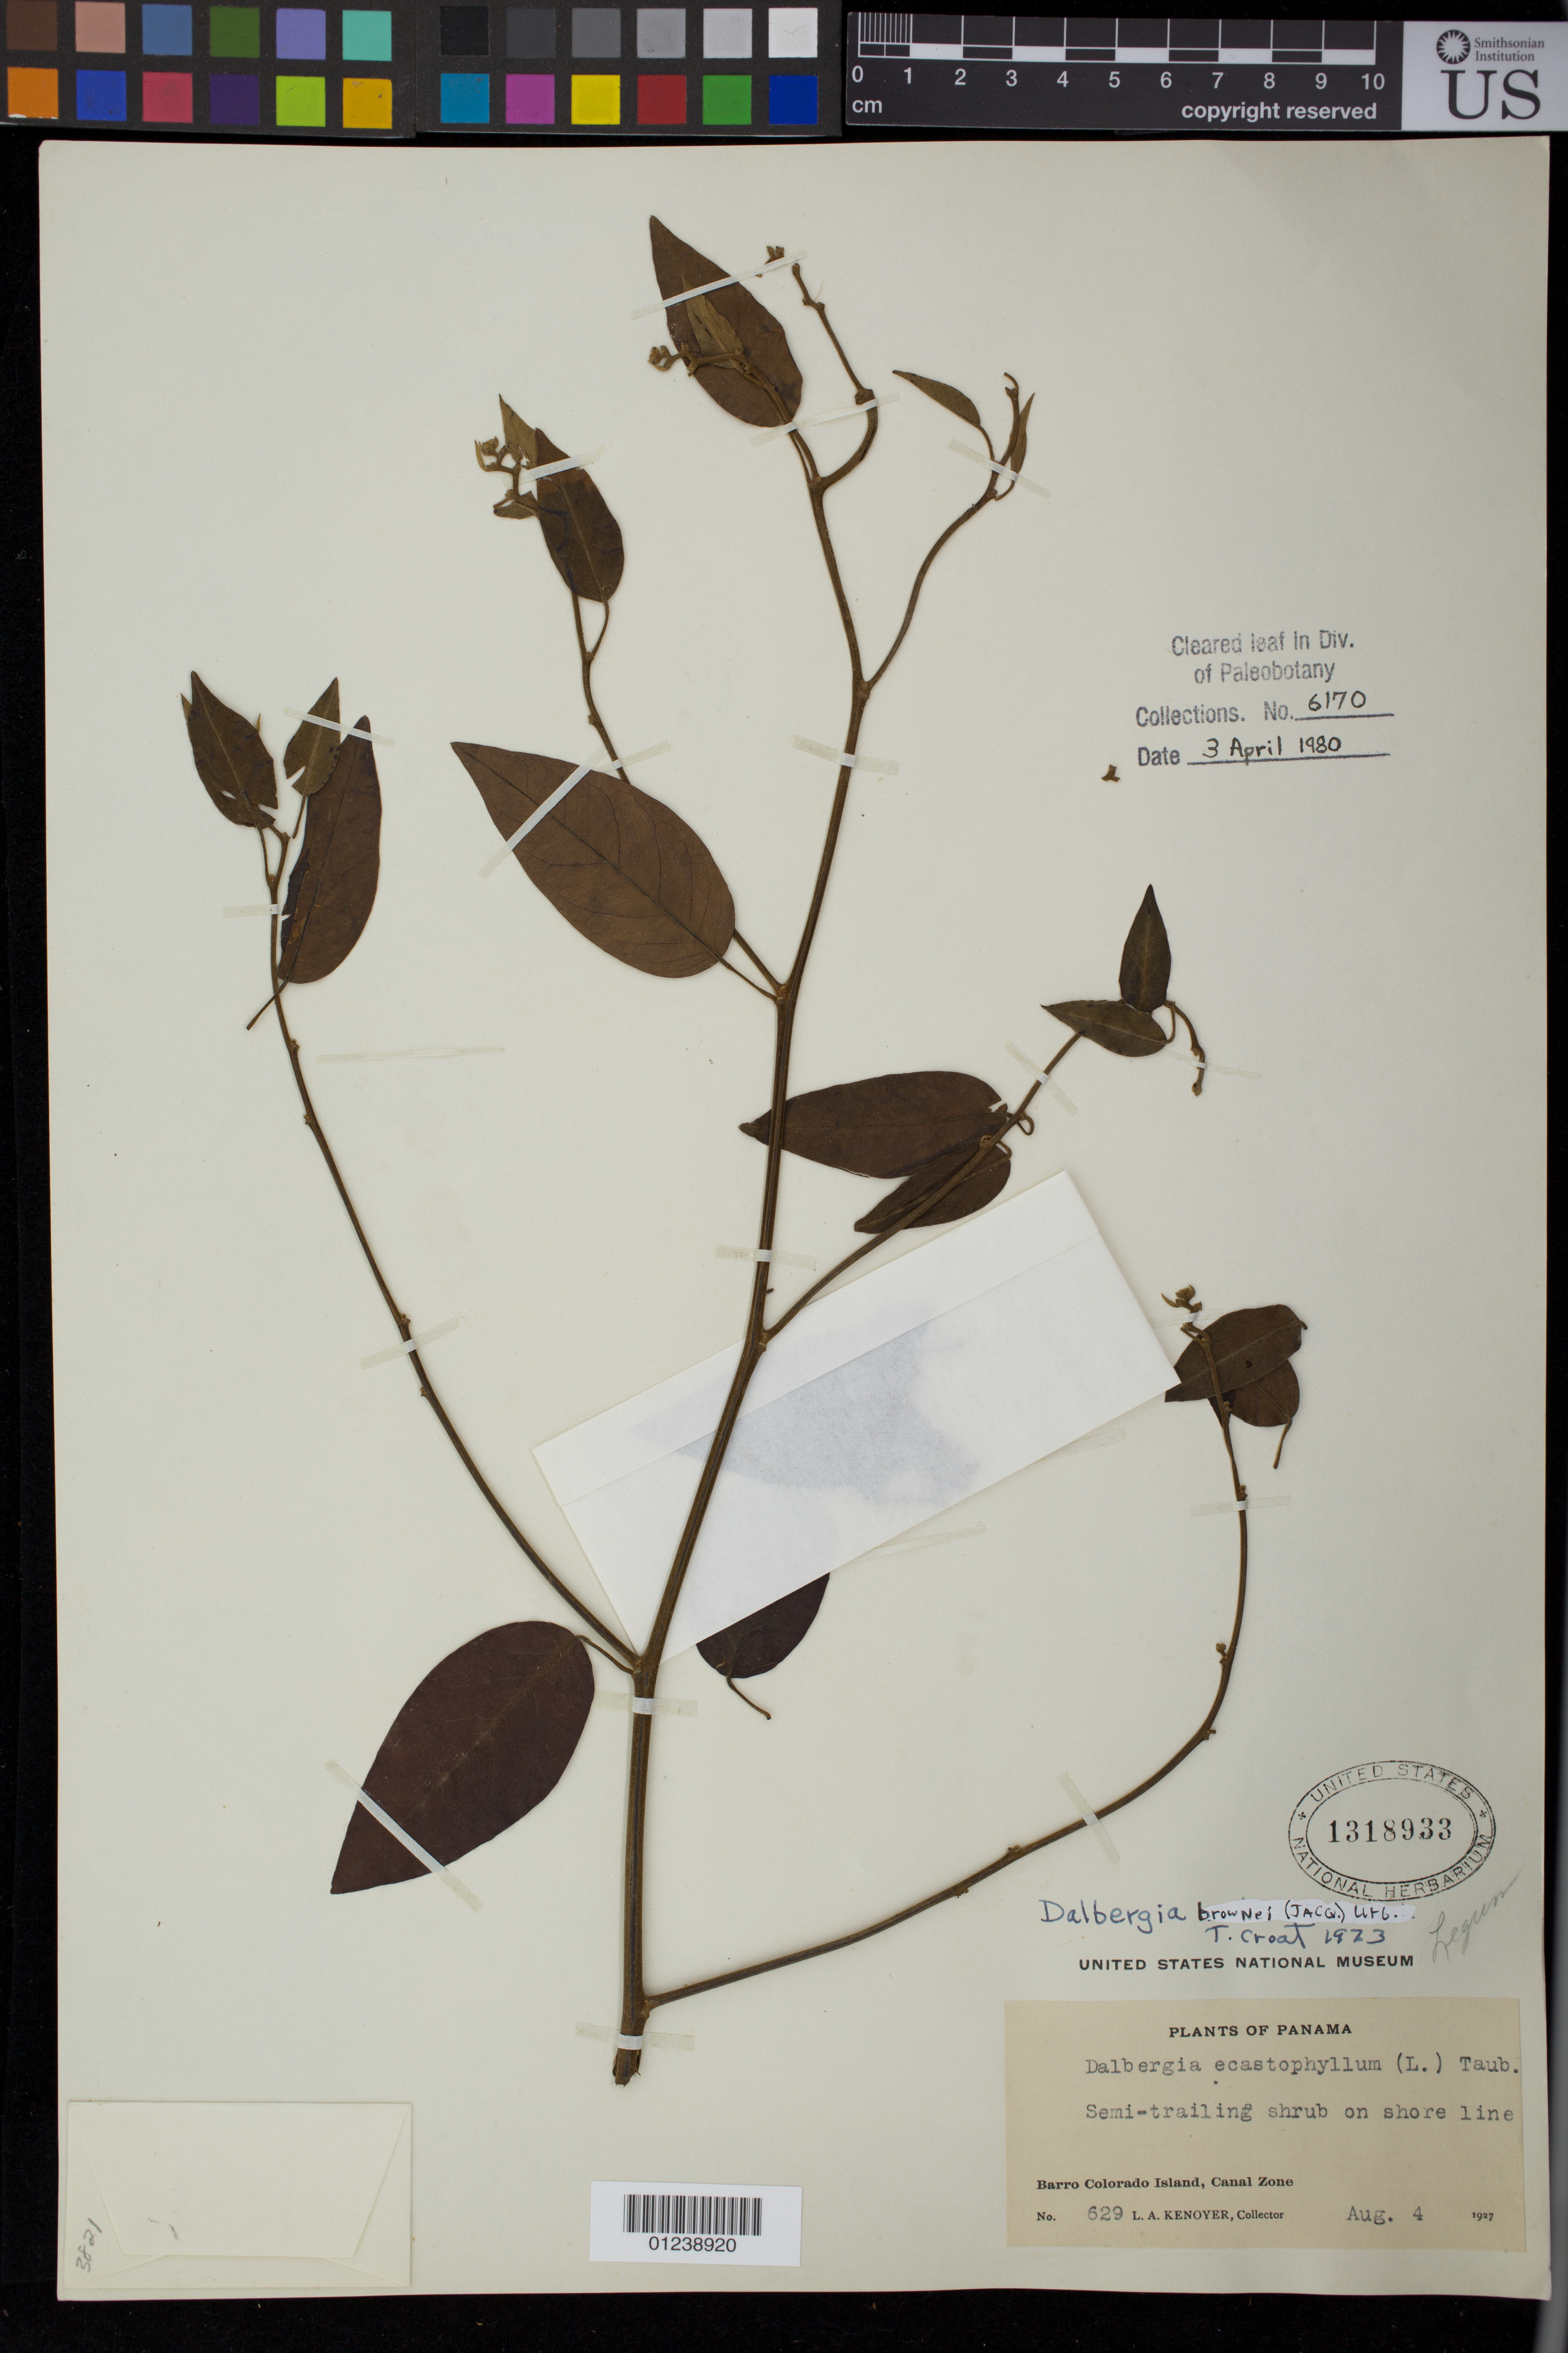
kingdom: Plantae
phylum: Tracheophyta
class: Magnoliopsida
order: Fabales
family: Fabaceae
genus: Dalbergia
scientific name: Dalbergia brownei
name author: (Jacq.) Schinz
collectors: L. A. Kenoyer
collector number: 629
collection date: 1927-08-04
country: Panama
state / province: Panamá Oeste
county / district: Canal Zone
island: Barro Colorado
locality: Barro Colorado Island, Canal Zone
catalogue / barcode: US 1318933